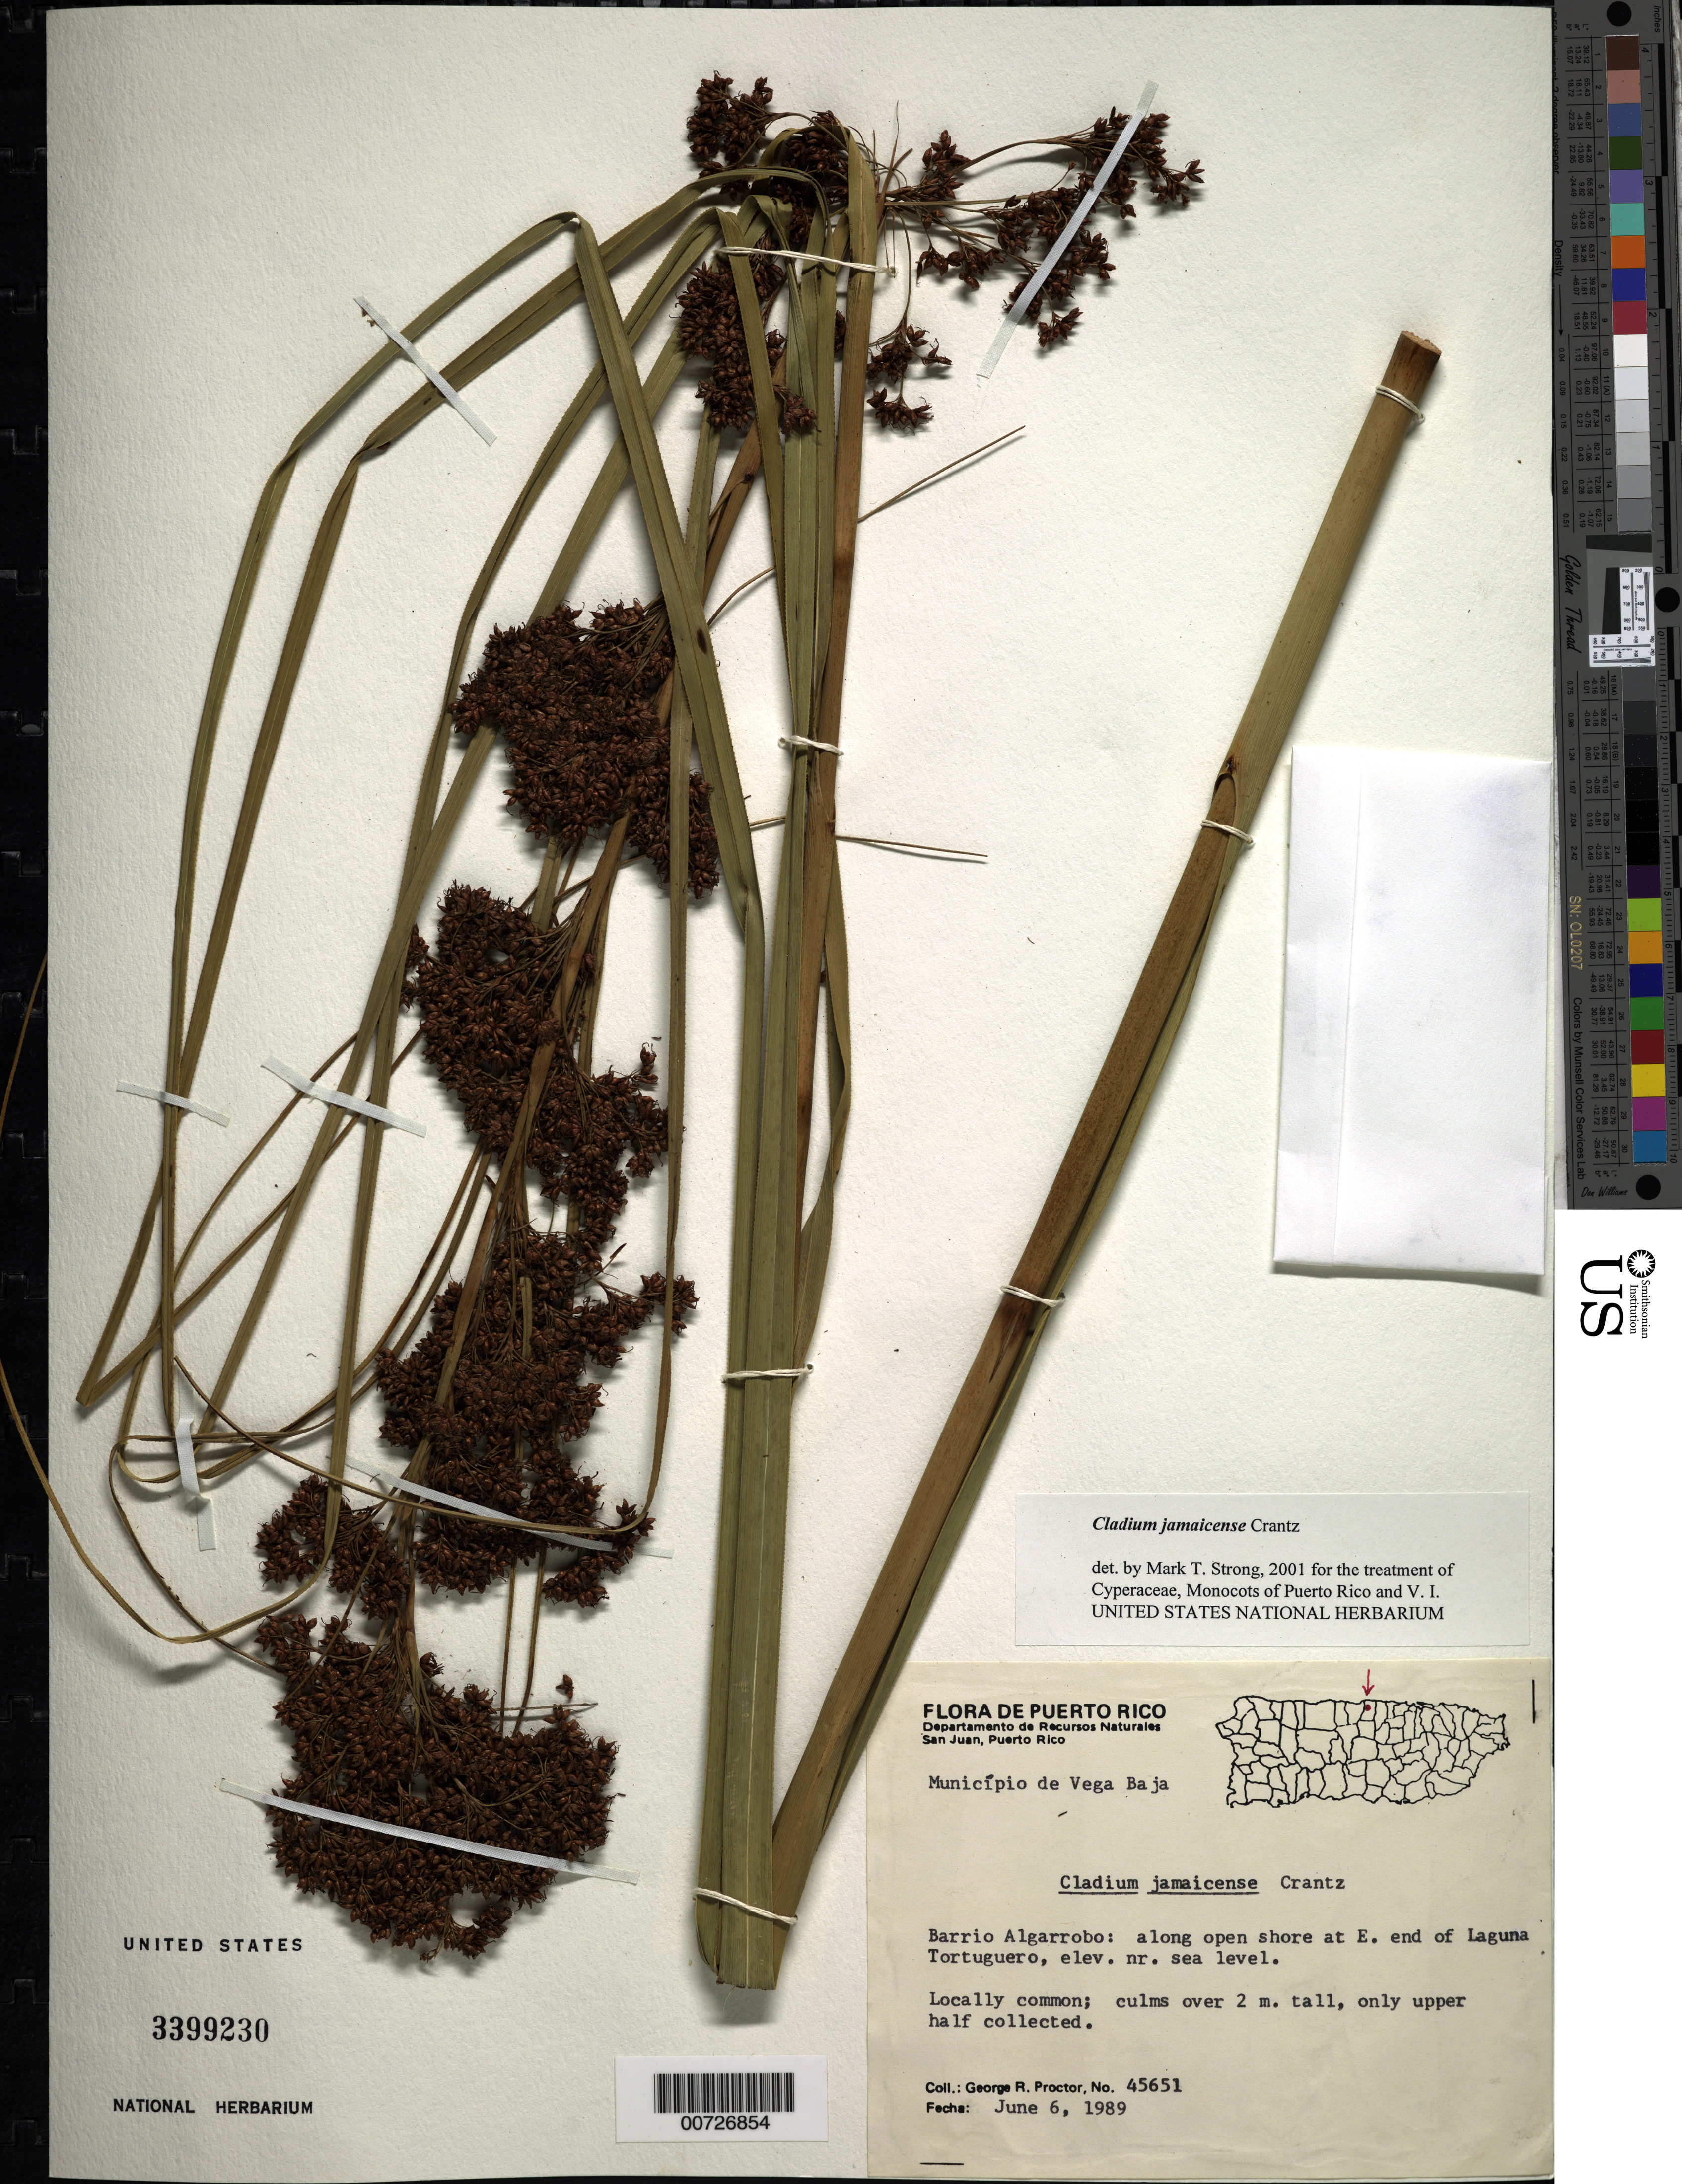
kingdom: Plantae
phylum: Tracheophyta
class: Liliopsida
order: Poales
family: Cyperaceae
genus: Cladium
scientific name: Cladium jamaicense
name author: Crantz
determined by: Strong, M. T., (US), Smithsonian Institution - National Museum of Natural History (UNITED STATES)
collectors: G. R. Proctor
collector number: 45651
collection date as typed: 06 Jun 1989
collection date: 1989-06-06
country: Puerto Rico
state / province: Manatí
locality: Vega Baja: Barrio Algarrobo, along open shore at E end of Laguna Tortuguero.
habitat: Shore of lagoon.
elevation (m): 0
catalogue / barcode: US 3399230